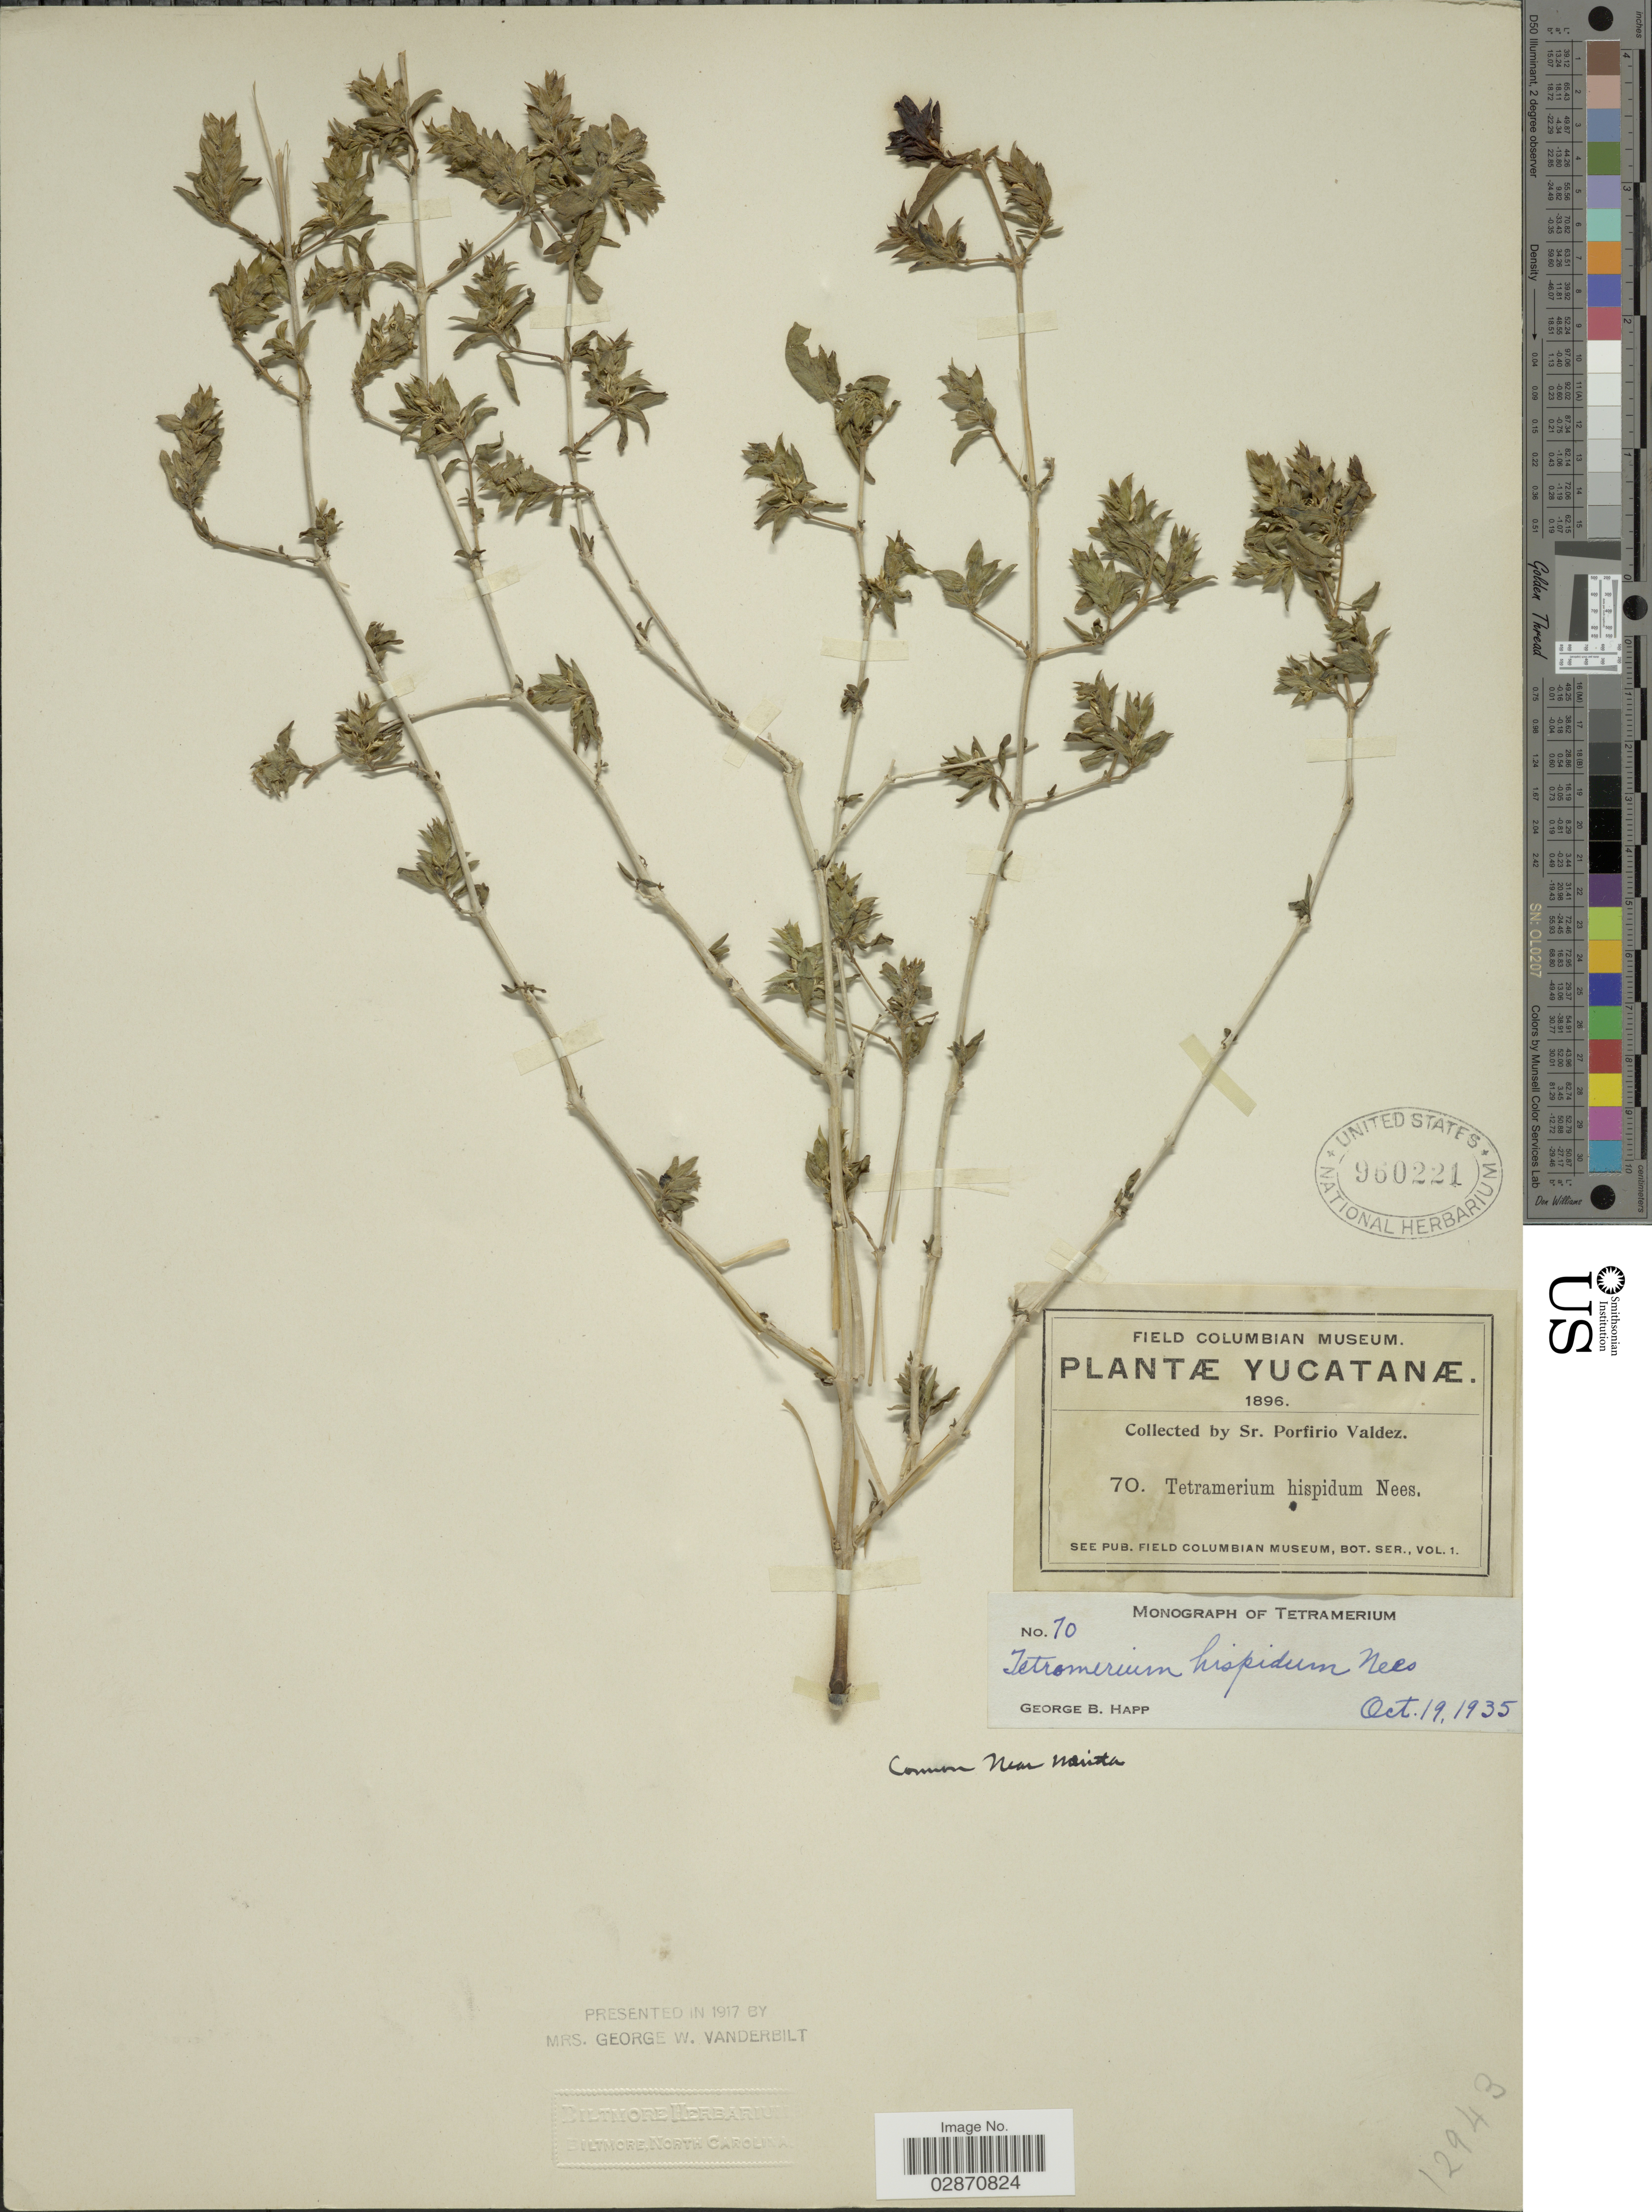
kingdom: Plantae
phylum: Tracheophyta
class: Magnoliopsida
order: Lamiales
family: Acanthaceae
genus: Tetramerium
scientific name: Tetramerium nervosum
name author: Nees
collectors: P. Valdez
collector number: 70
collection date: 1896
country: Mexico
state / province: Yucatán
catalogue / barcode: US 960224